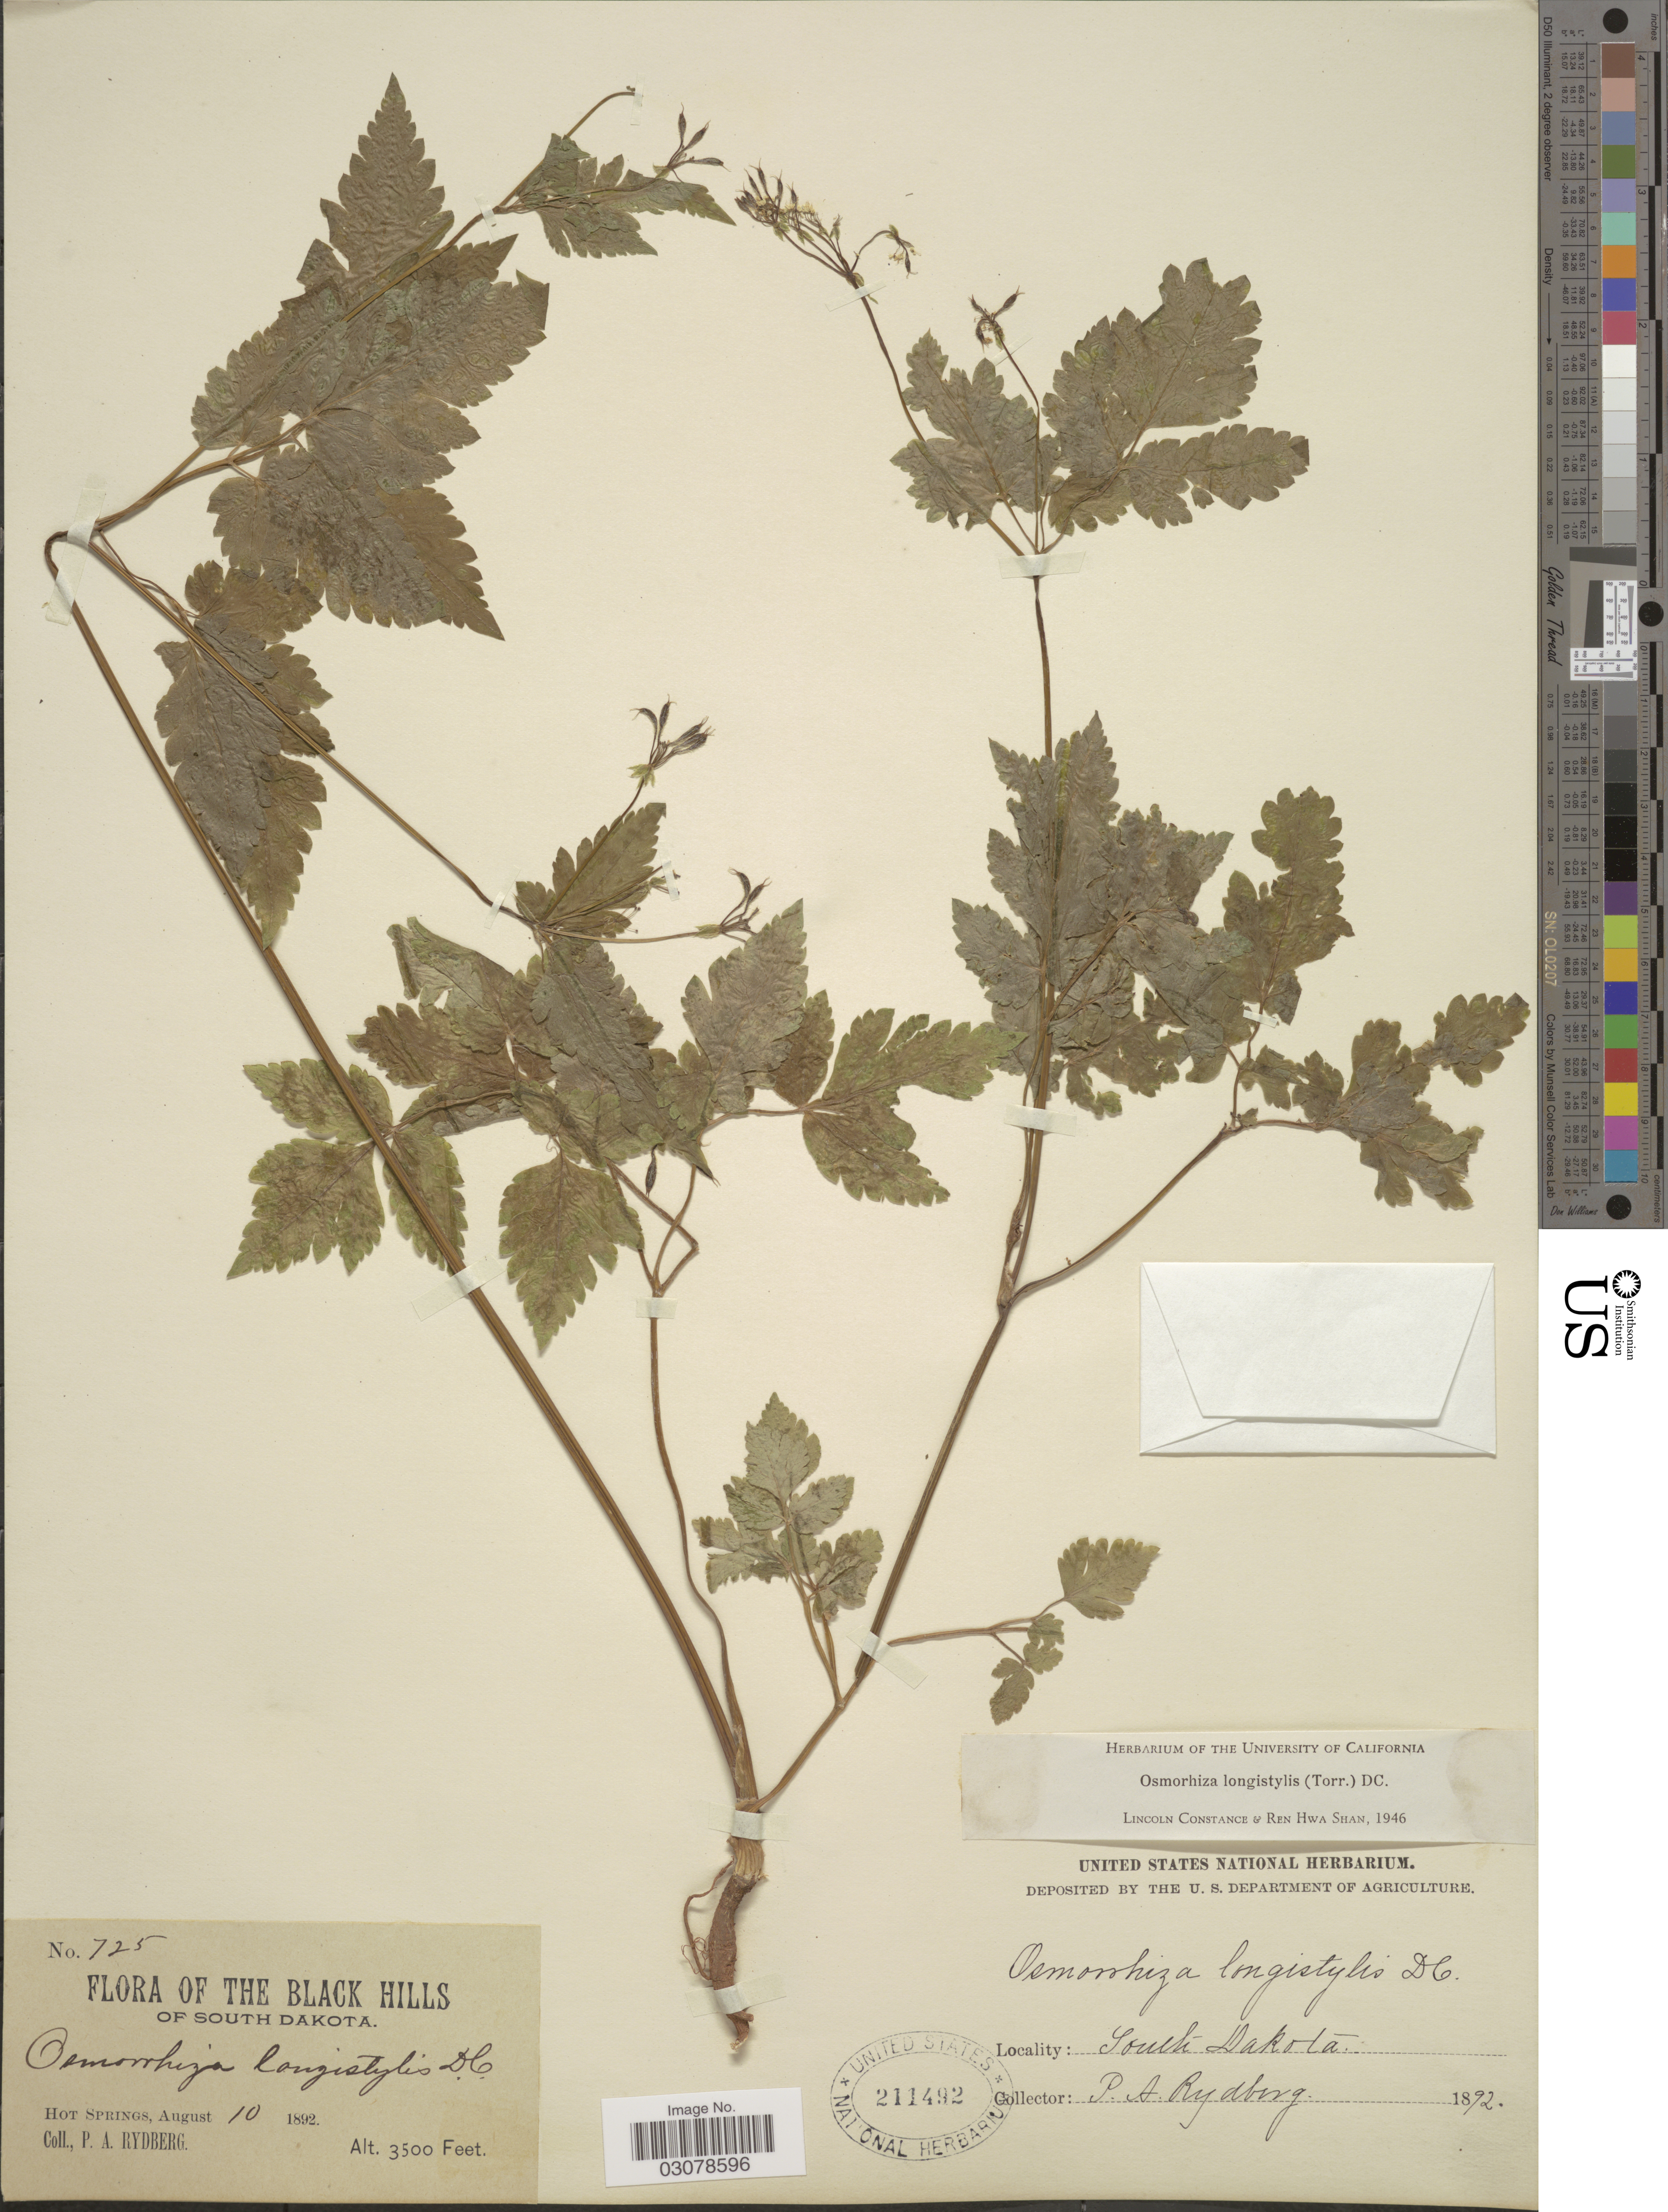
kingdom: Plantae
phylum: Tracheophyta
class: Magnoliopsida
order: Apiales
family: Apiaceae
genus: Osmorhiza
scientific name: Osmorhiza longistylis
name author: (Torr.) DC.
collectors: P. A. Rydberg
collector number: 725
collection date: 1892-08-10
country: United States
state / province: South Dakota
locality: Black Hills of South Dakota. Hot Springs.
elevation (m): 1067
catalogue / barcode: US 211492